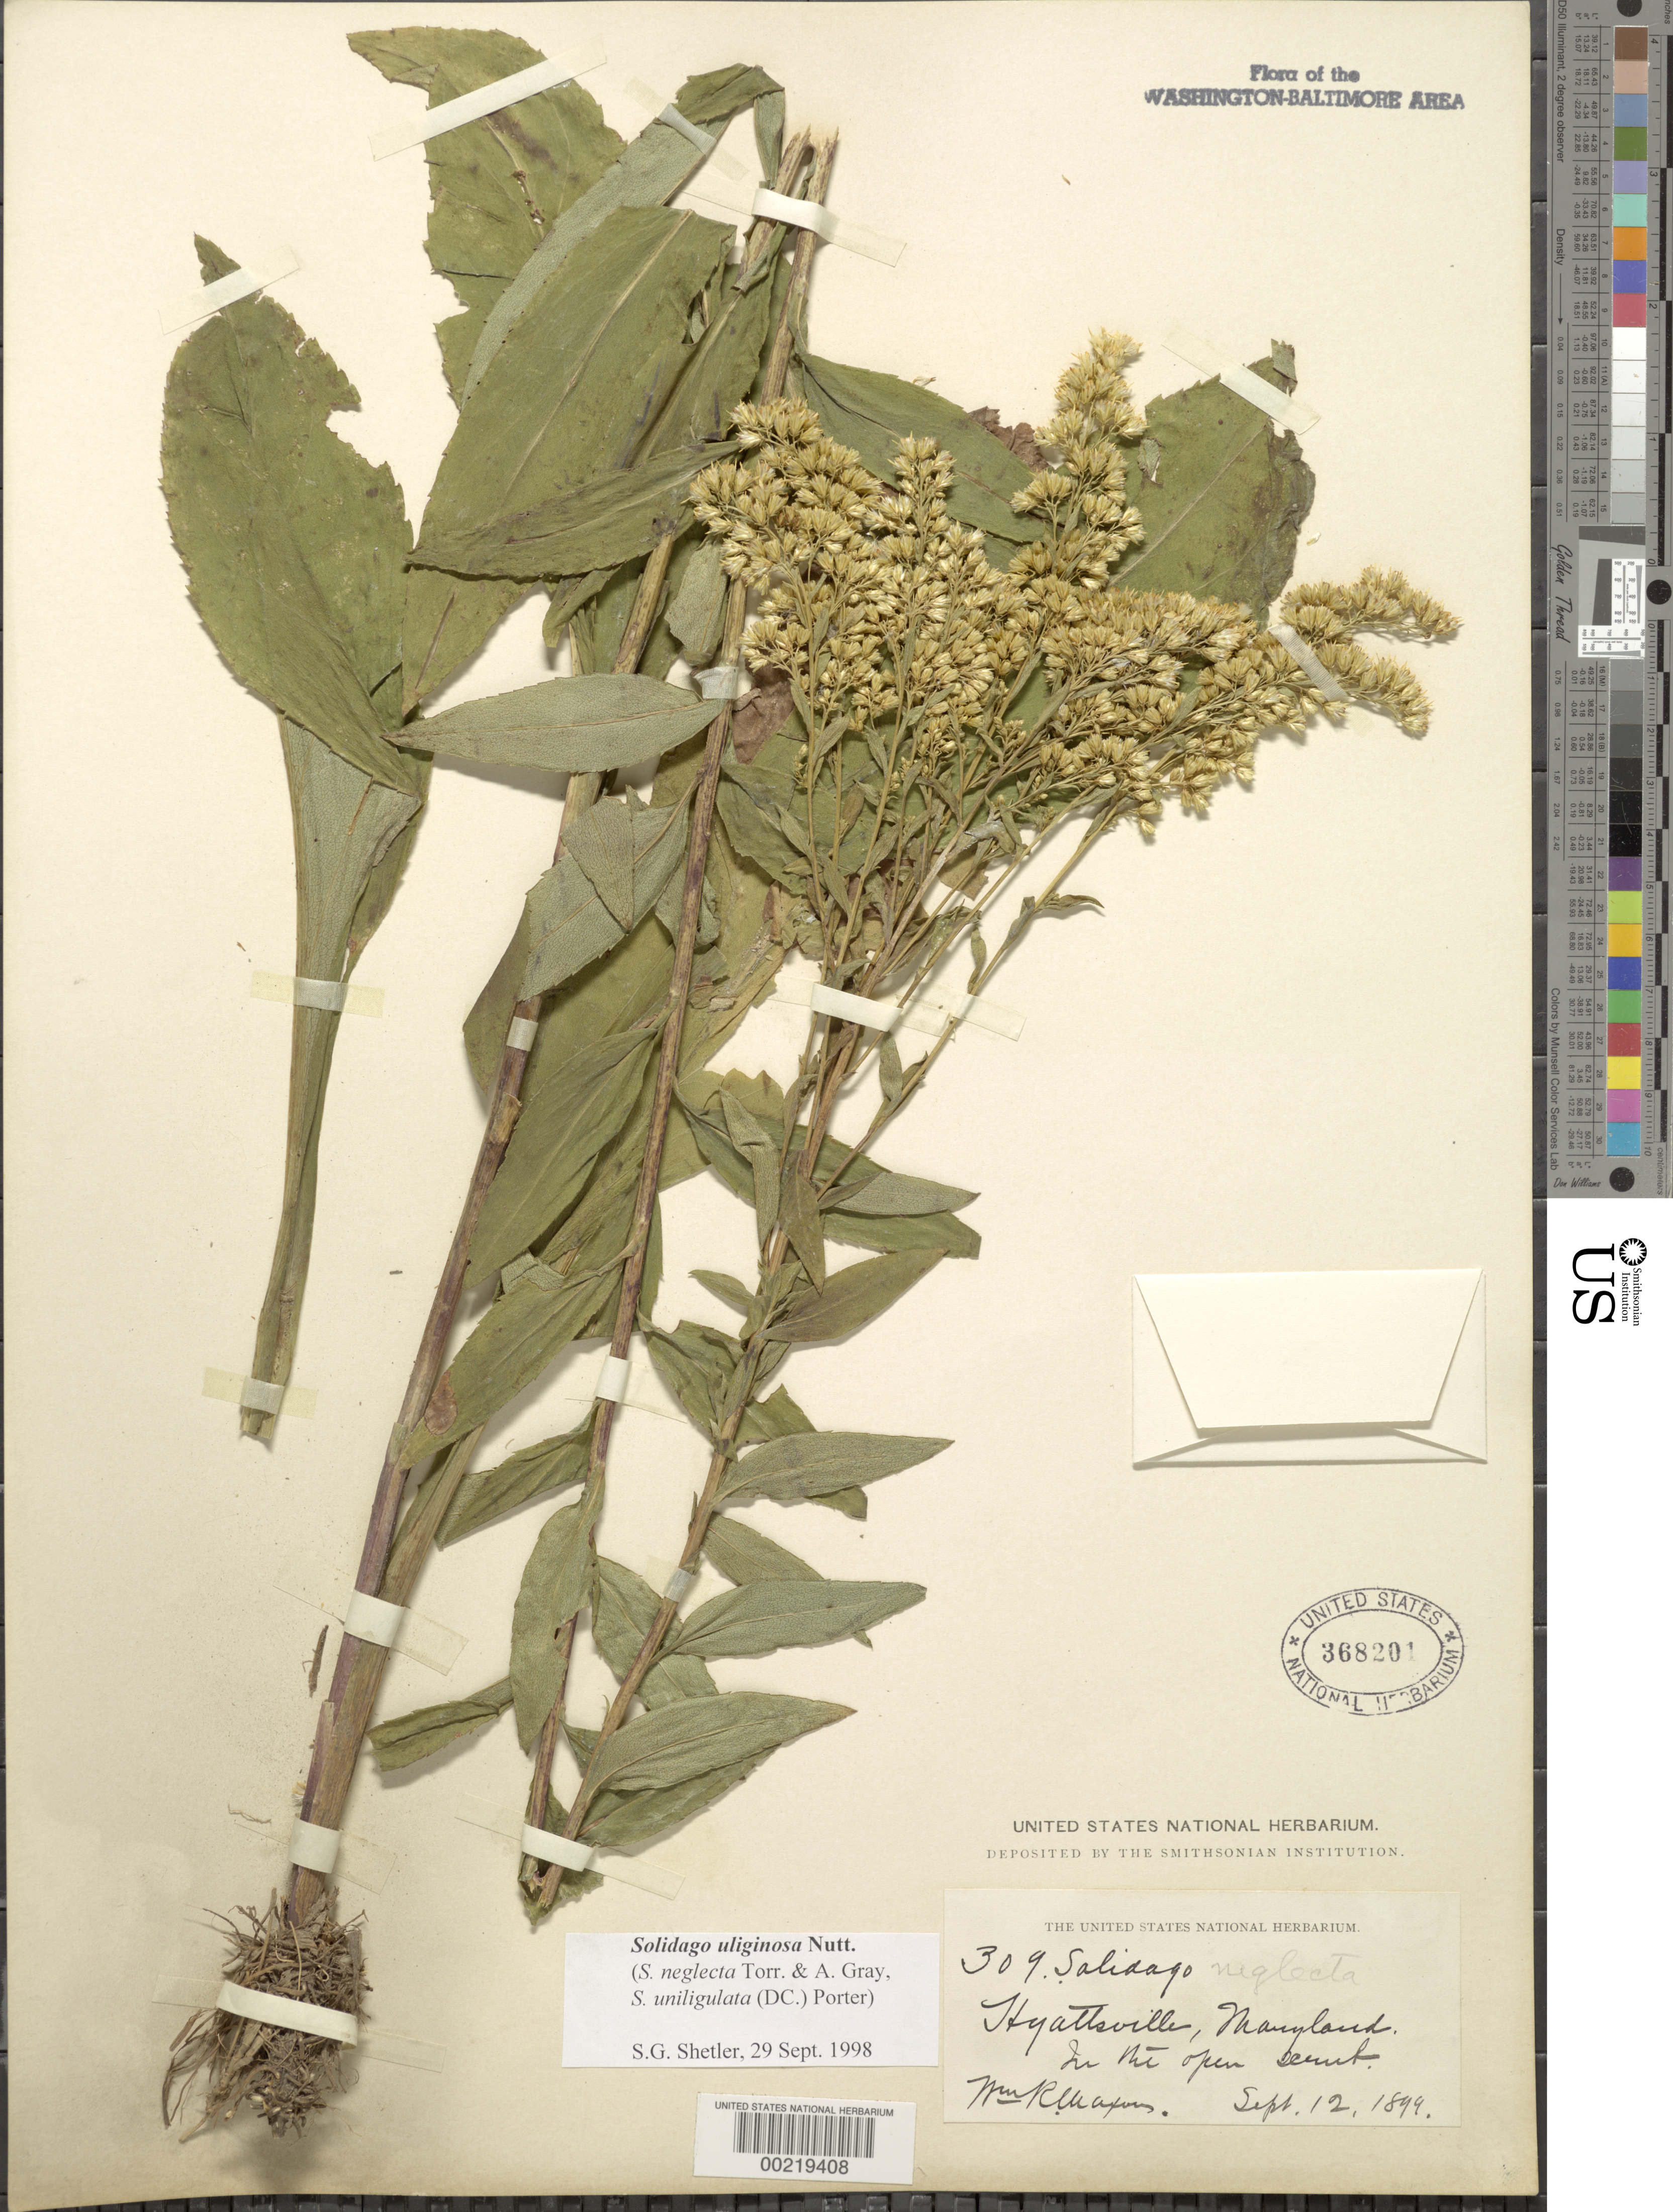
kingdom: Plantae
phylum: Tracheophyta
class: Magnoliopsida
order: Asterales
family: Asteraceae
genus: Solidago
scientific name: Solidago uliginosa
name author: Nutt.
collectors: W. R. Maxon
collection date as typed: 12 Sep 1899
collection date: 1899-09-12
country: United States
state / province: Maryland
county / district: Prince George's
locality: Hyattsville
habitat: Open scrub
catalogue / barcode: US 368201